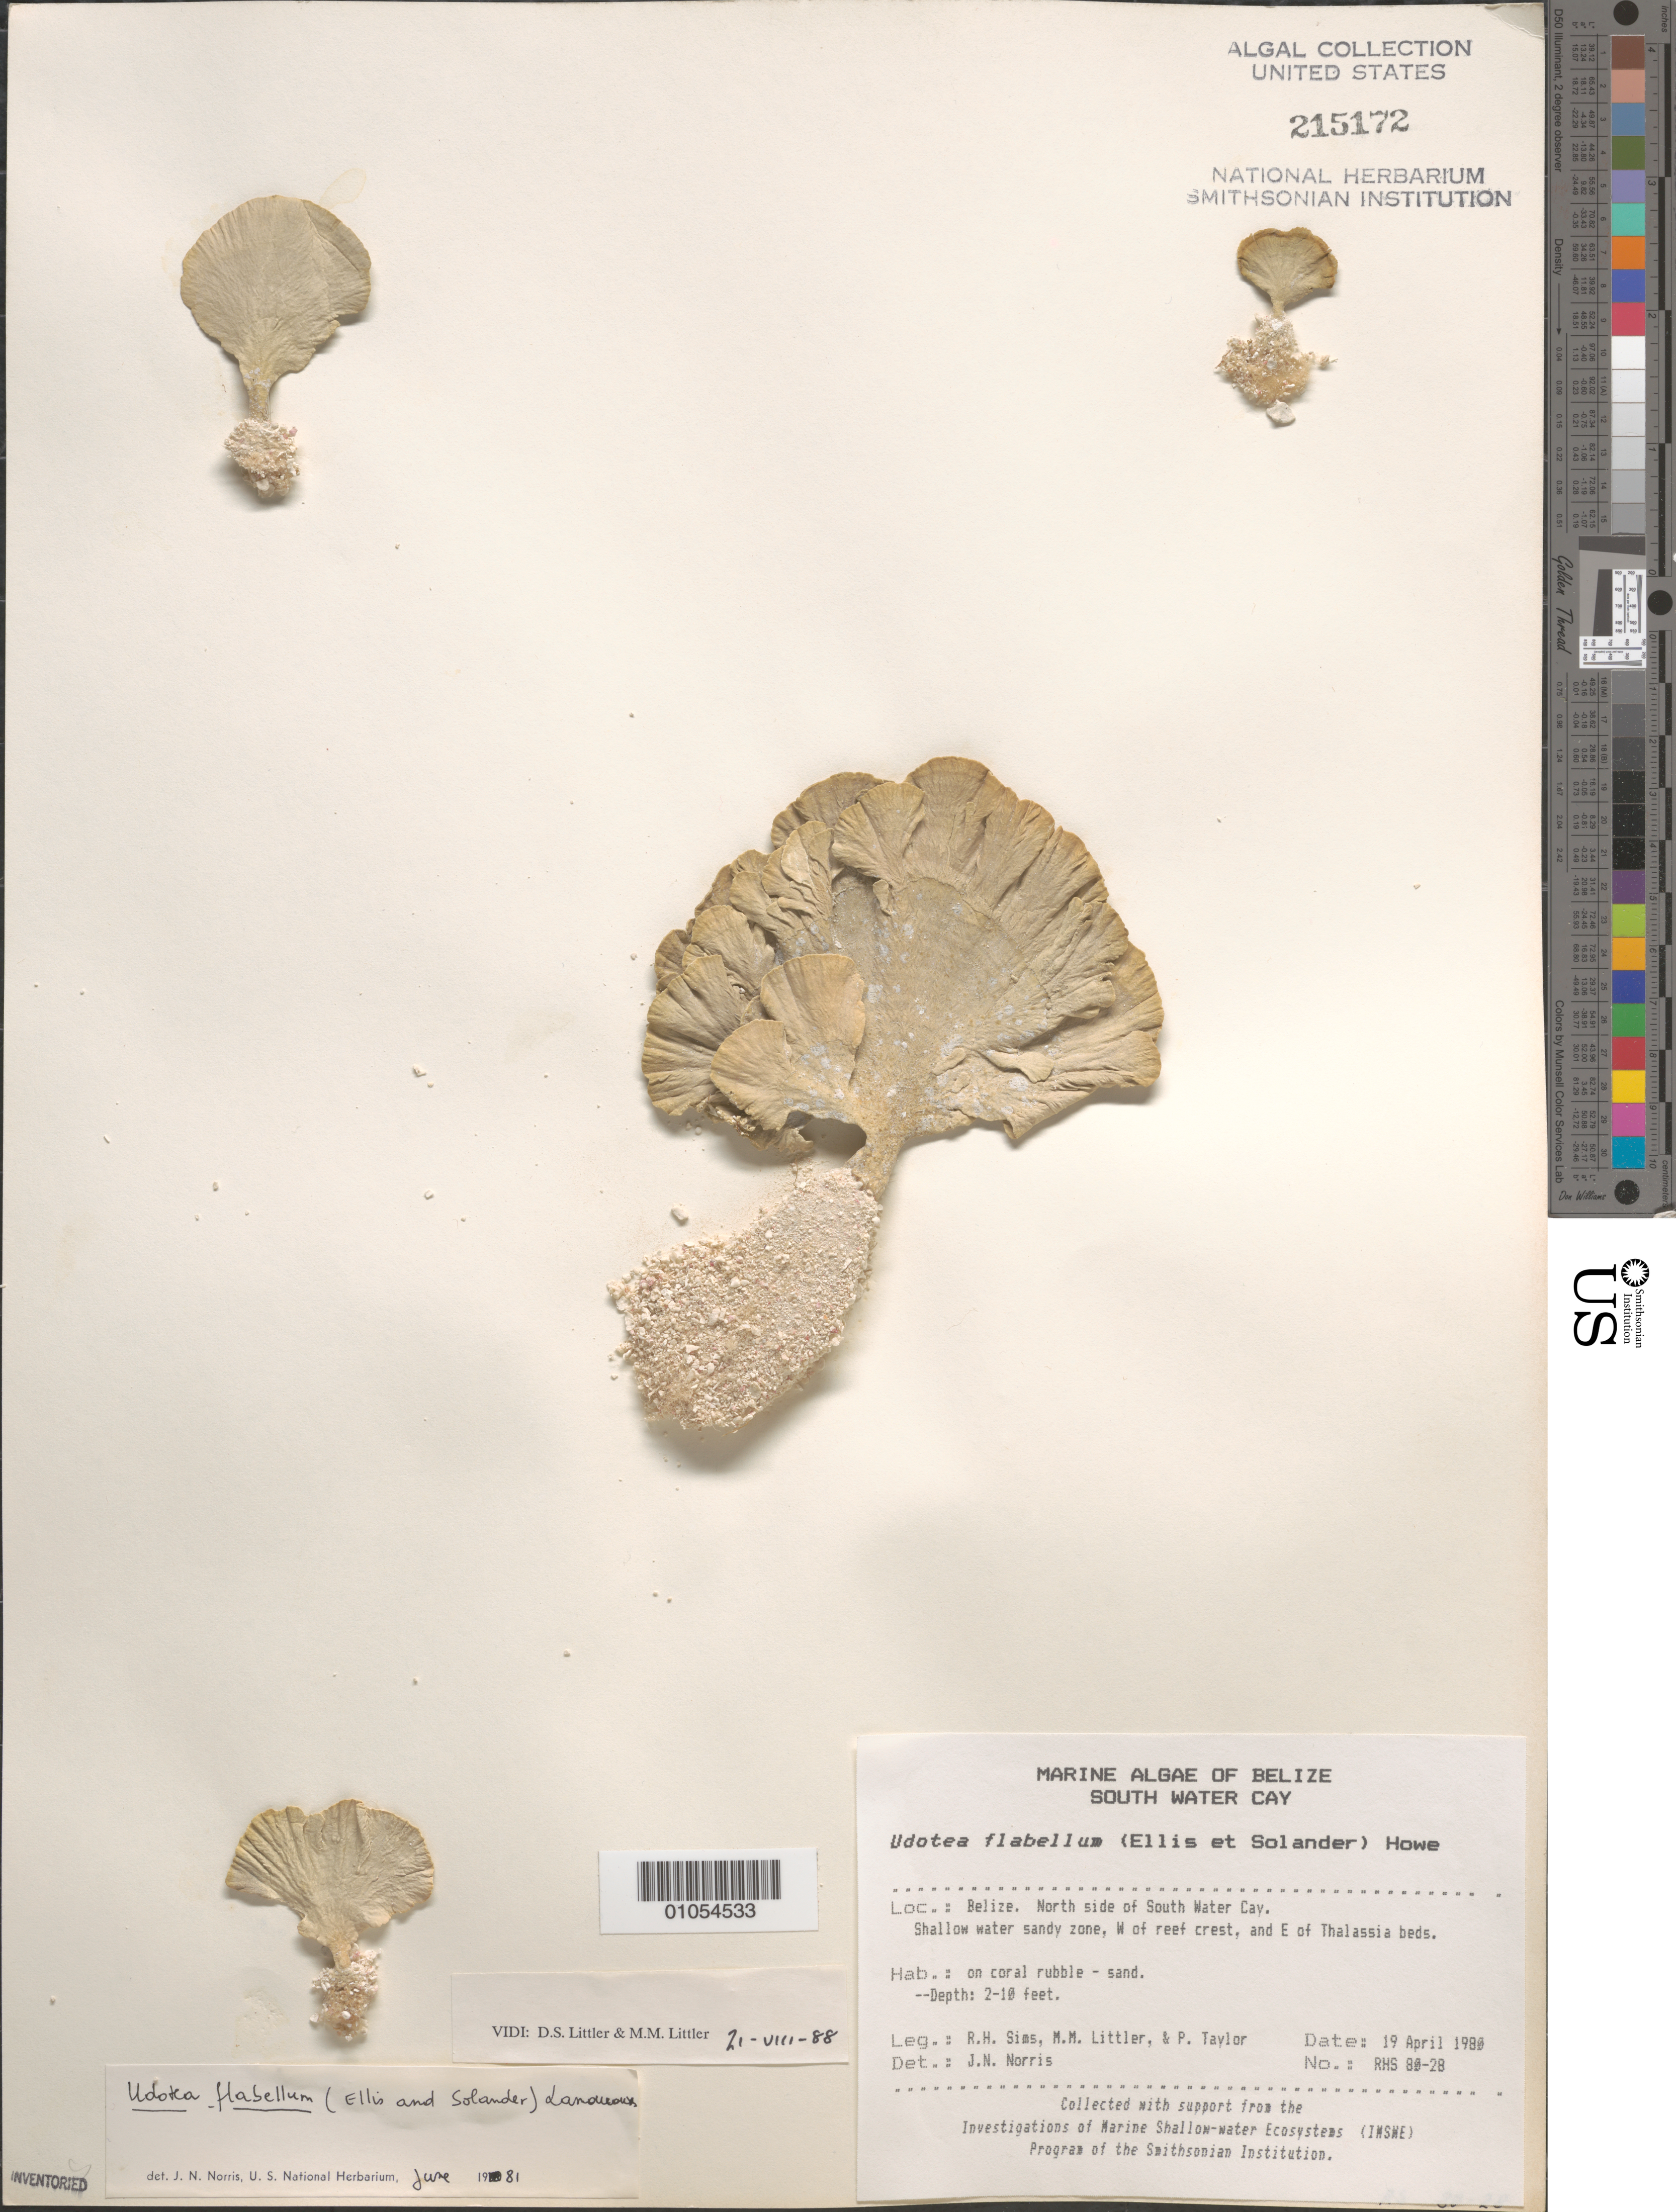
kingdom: Plantae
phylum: Chlorophyta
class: Ulvophyceae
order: Bryopsidales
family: Udoteaceae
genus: Udotea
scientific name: Udotea flabellum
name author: (J. Ellis & Sol.) M. Howe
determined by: Norris, James N.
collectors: R. H. Sims, M. M. Littler & P. R. Taylor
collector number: RHS 80-28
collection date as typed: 19 Apr 1980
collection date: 1980-04-19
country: Belize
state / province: Stann Creek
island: South Water Cay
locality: North side of South Water Cay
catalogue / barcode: US 215172